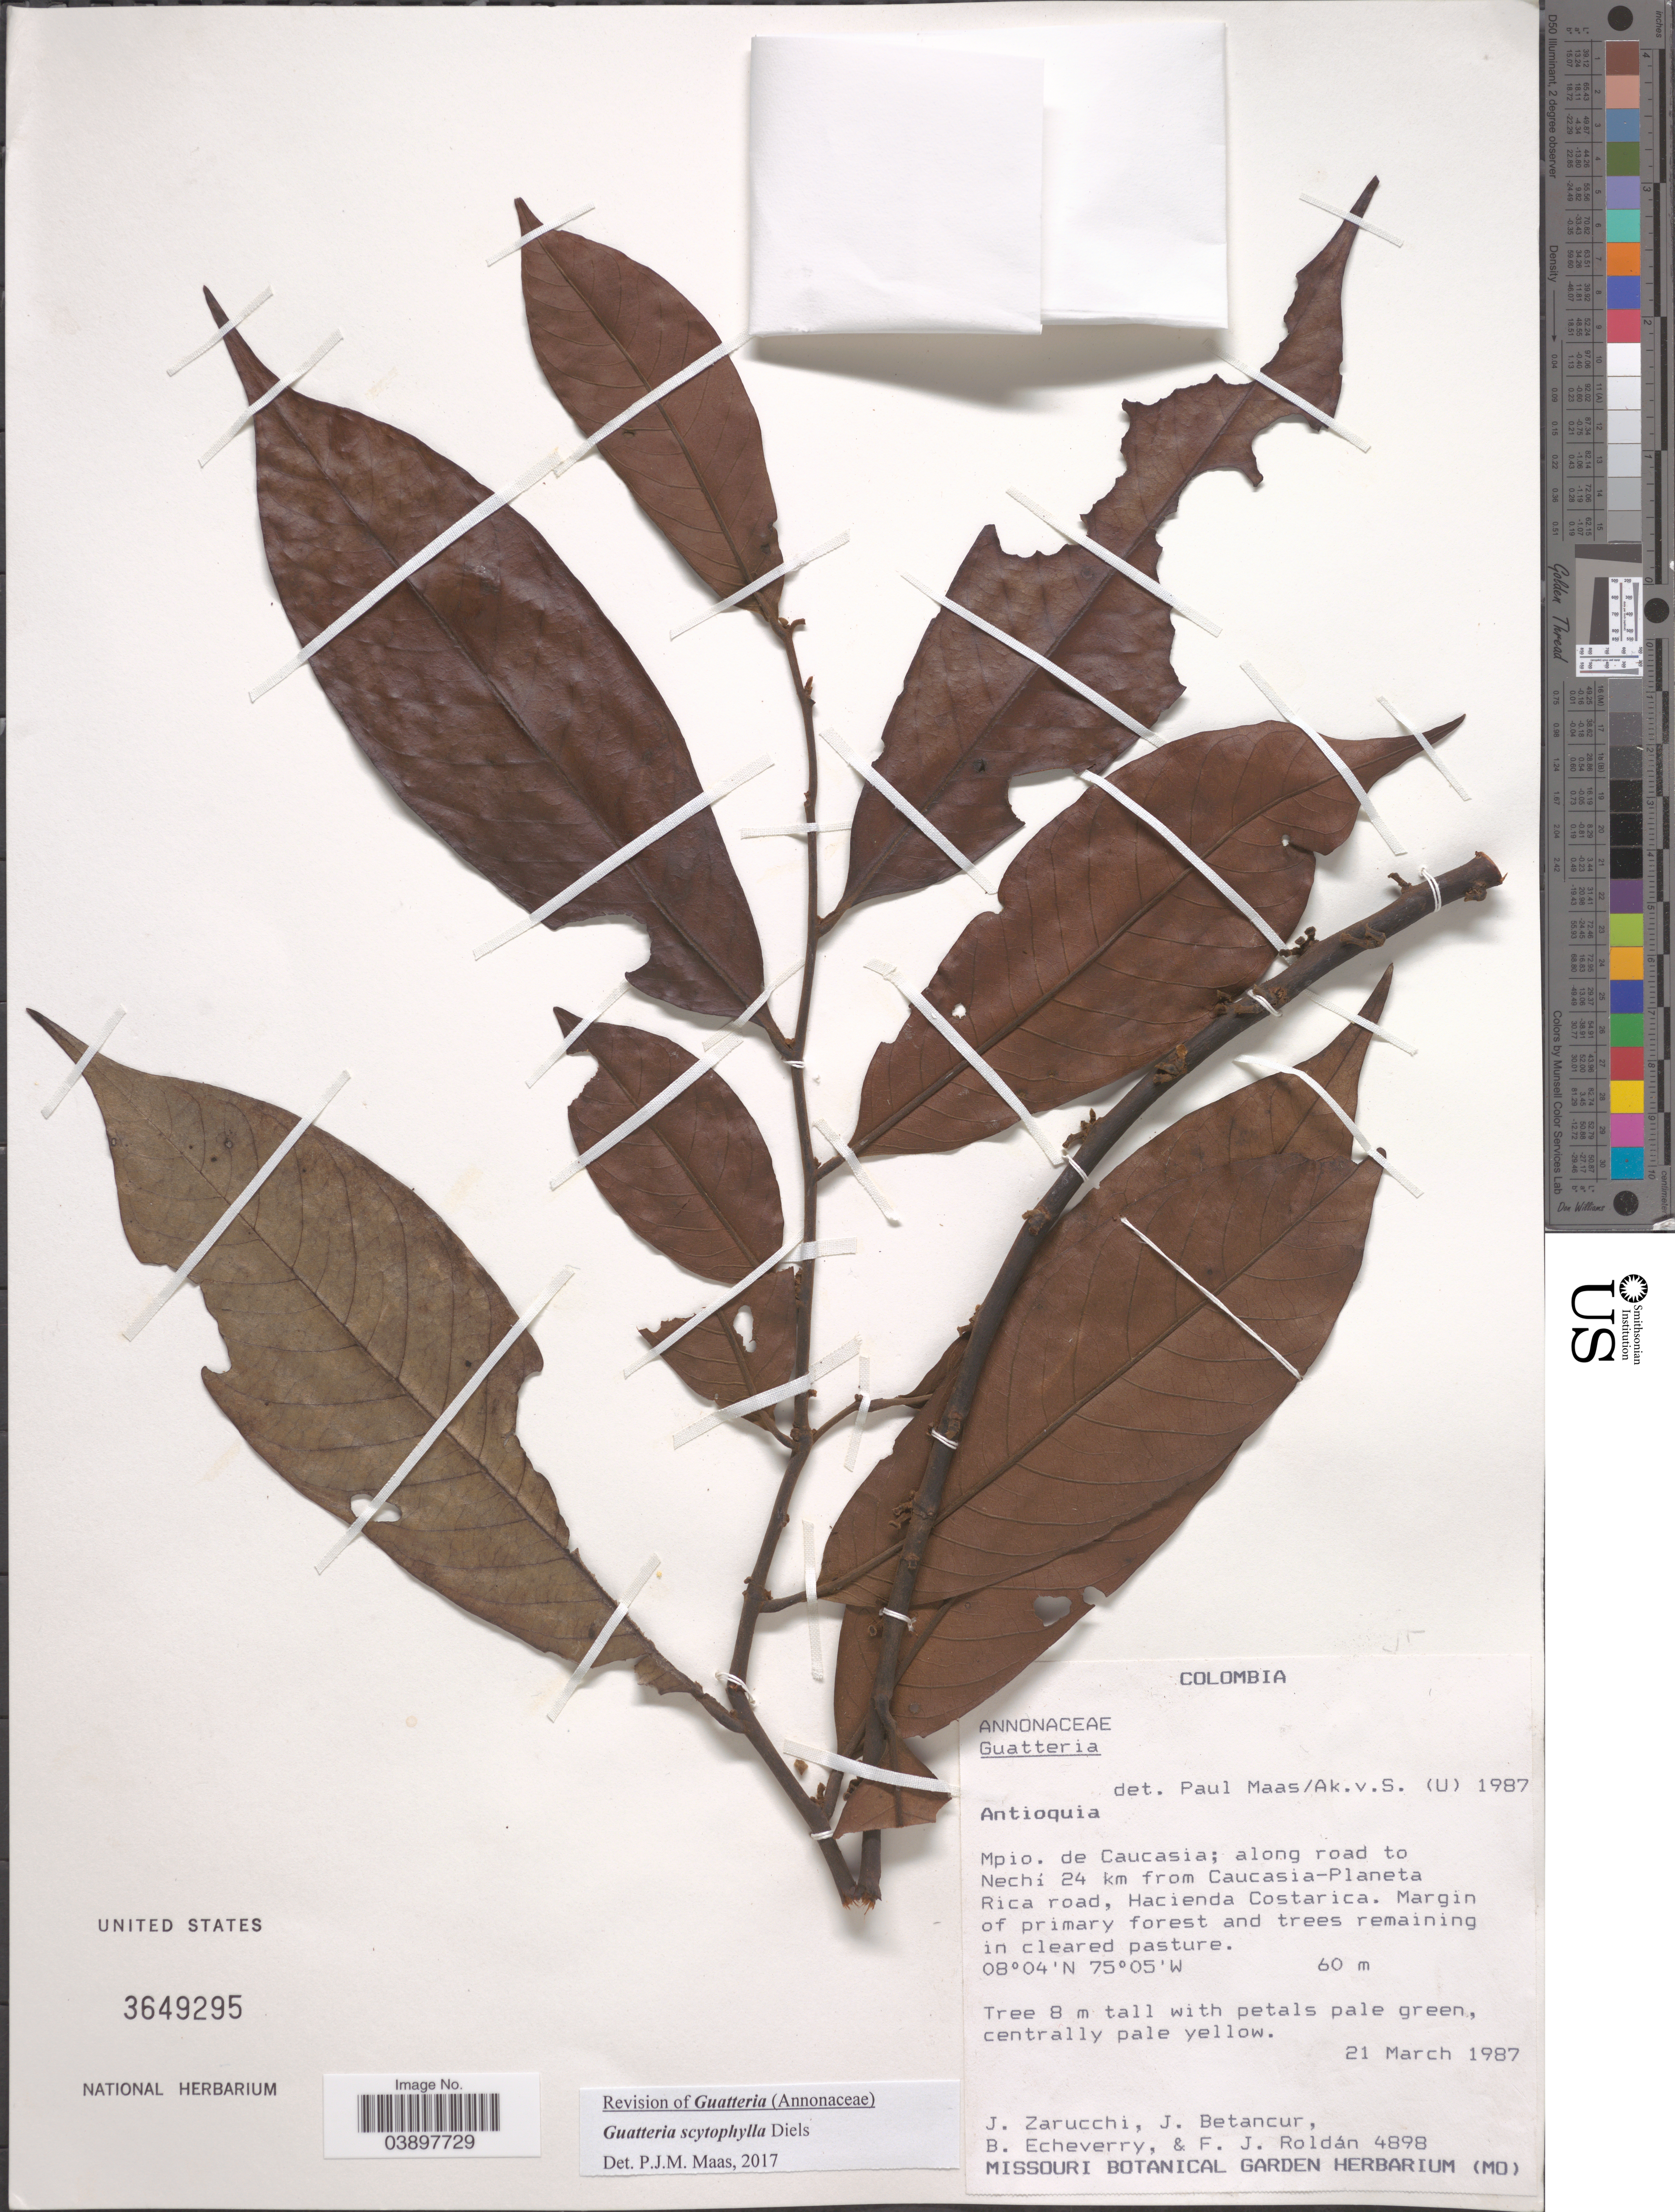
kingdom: Plantae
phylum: Tracheophyta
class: Magnoliopsida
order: Magnoliales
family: Annonaceae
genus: Guatteria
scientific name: Guatteria scytophylla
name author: Diels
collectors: J. L. Zarucchi, J. Betancur, B. Echeverry & F. J. Roldán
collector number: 4898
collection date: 1987-03-21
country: Colombia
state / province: Antioquia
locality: Mpio. de Caucasia; along road to Nechí 24 km from Caucasia-Planeta Rica road, Hacienda Costarica.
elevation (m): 60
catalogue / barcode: US 3649295